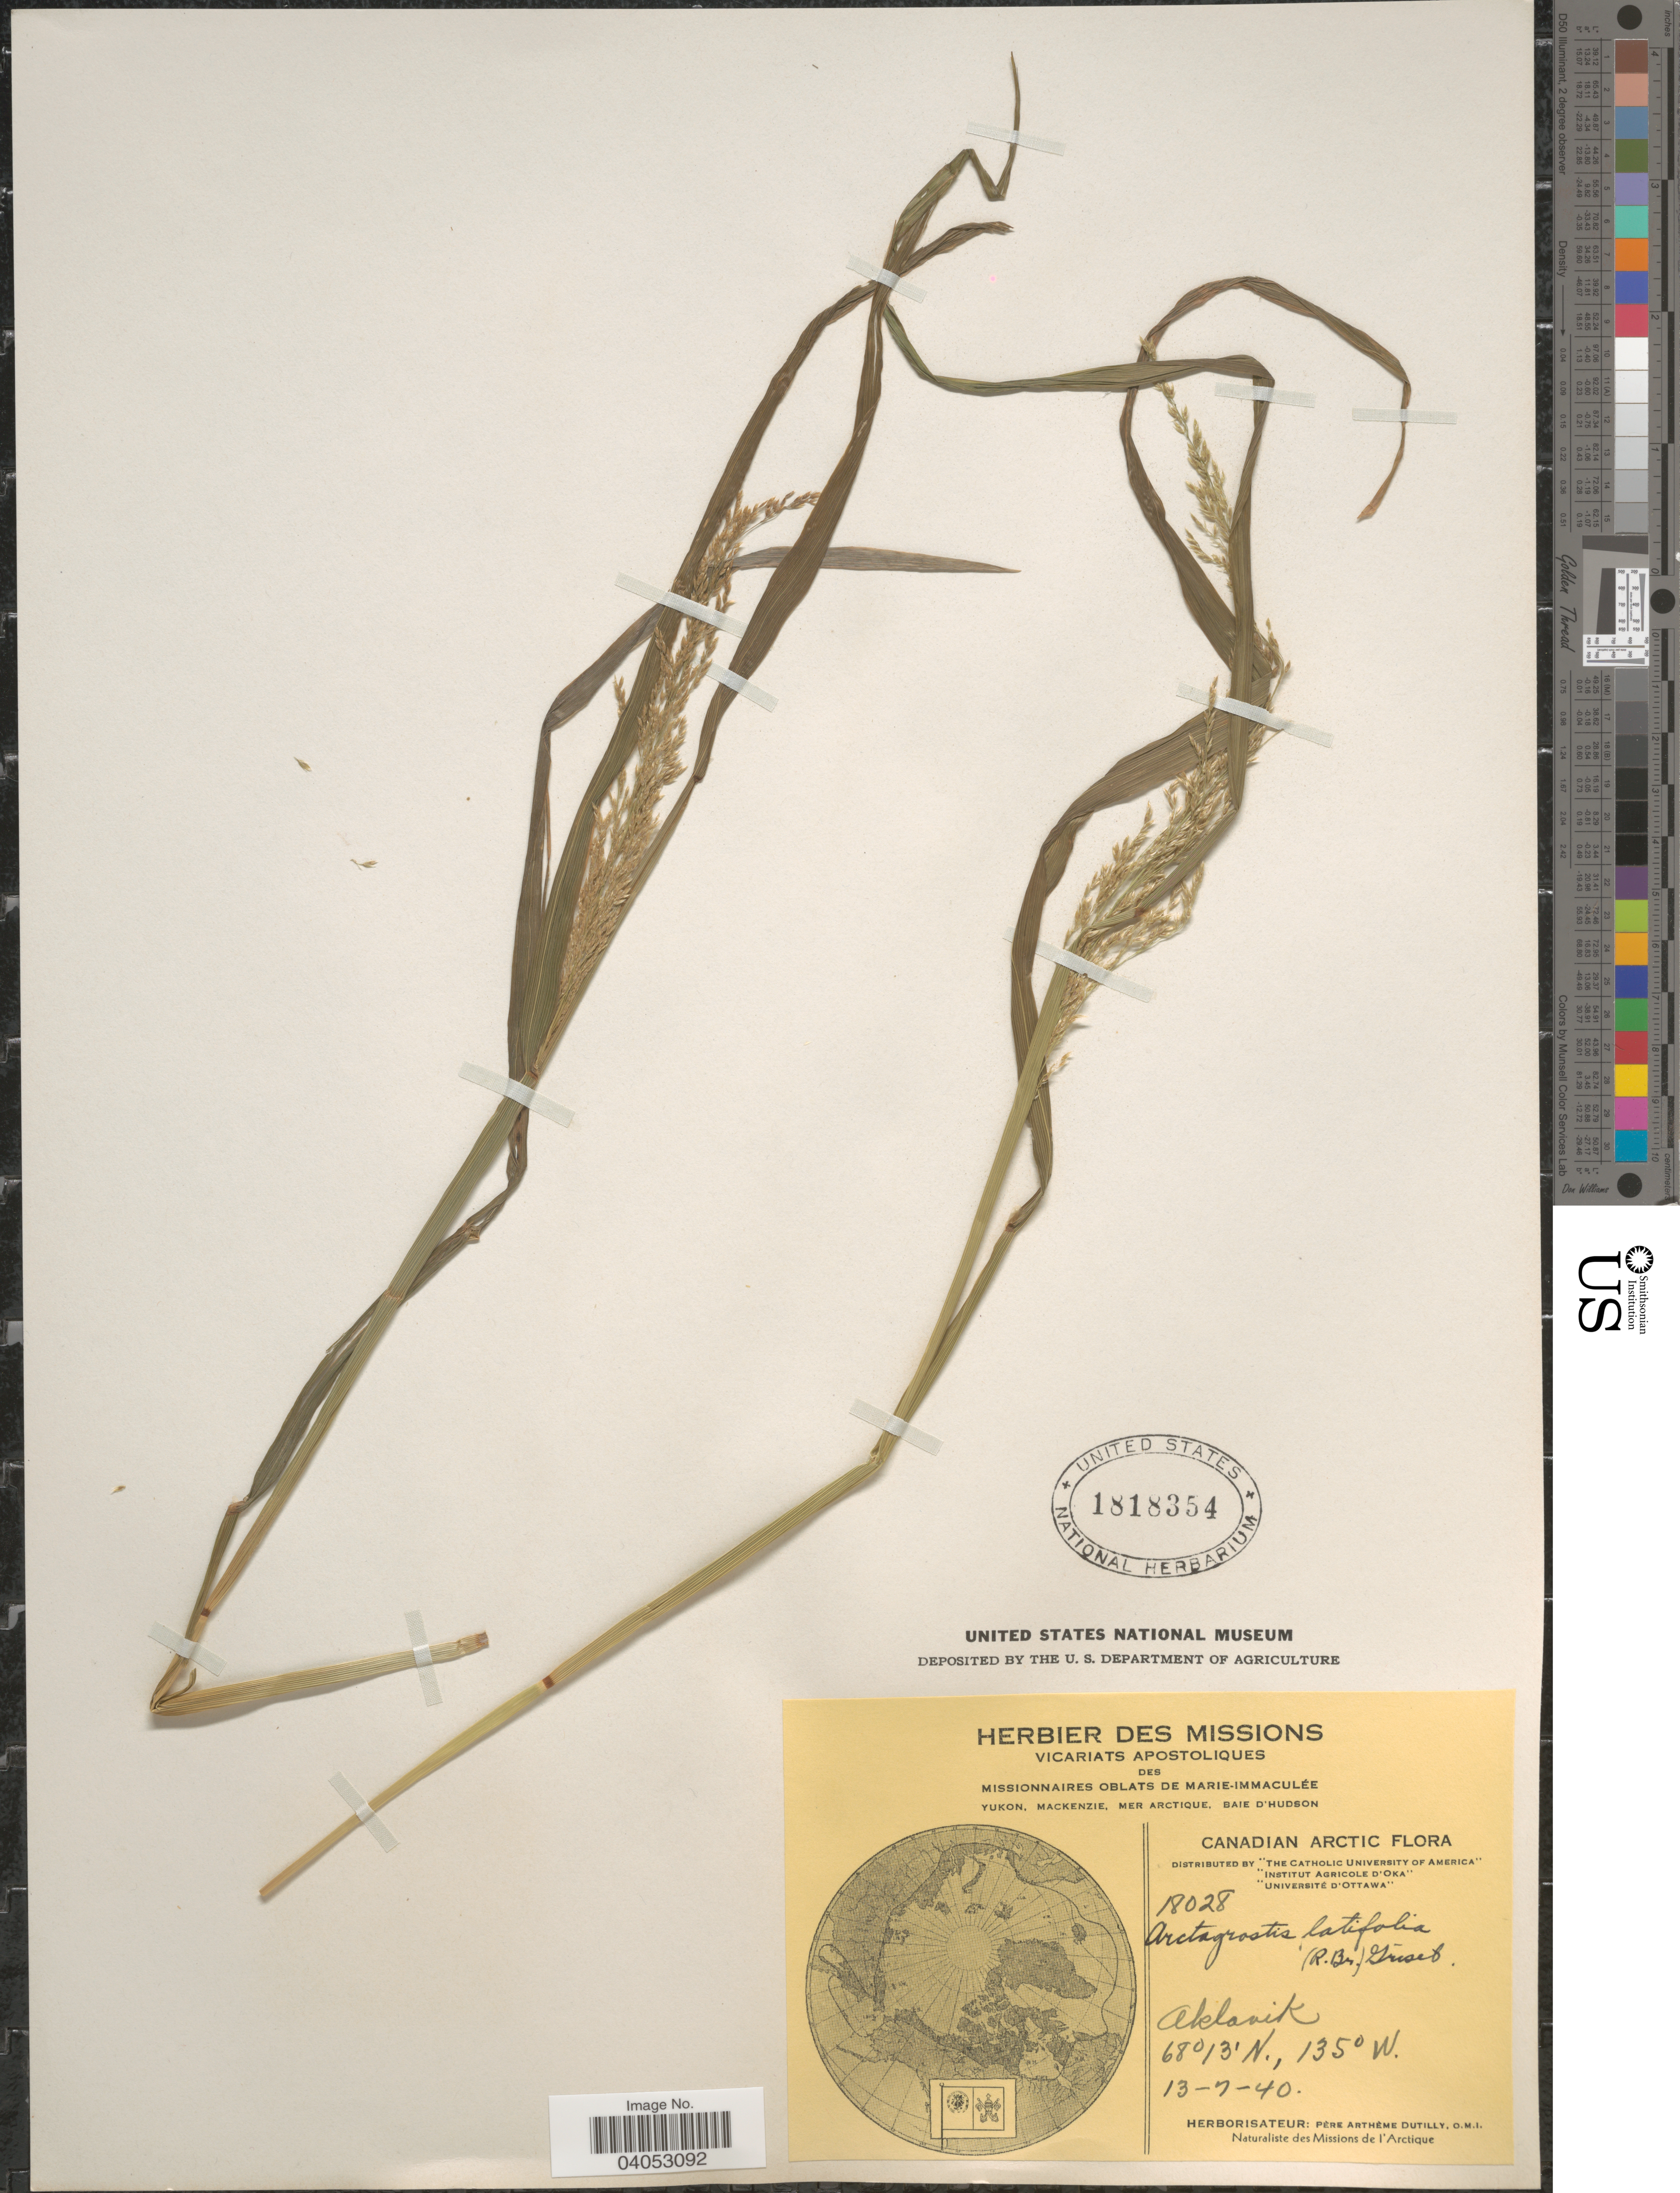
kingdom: Plantae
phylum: Tracheophyta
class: Liliopsida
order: Poales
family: Poaceae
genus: Arctagrostis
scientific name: Arctagrostis latifolia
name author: (R. Br.) Griseb.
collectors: P. Dutilly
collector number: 18028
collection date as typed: Transcribed d/m/y: 13/7/40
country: Canada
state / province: Northwest Territories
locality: Canadian Arctic. Aklavik.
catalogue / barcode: US 1818354